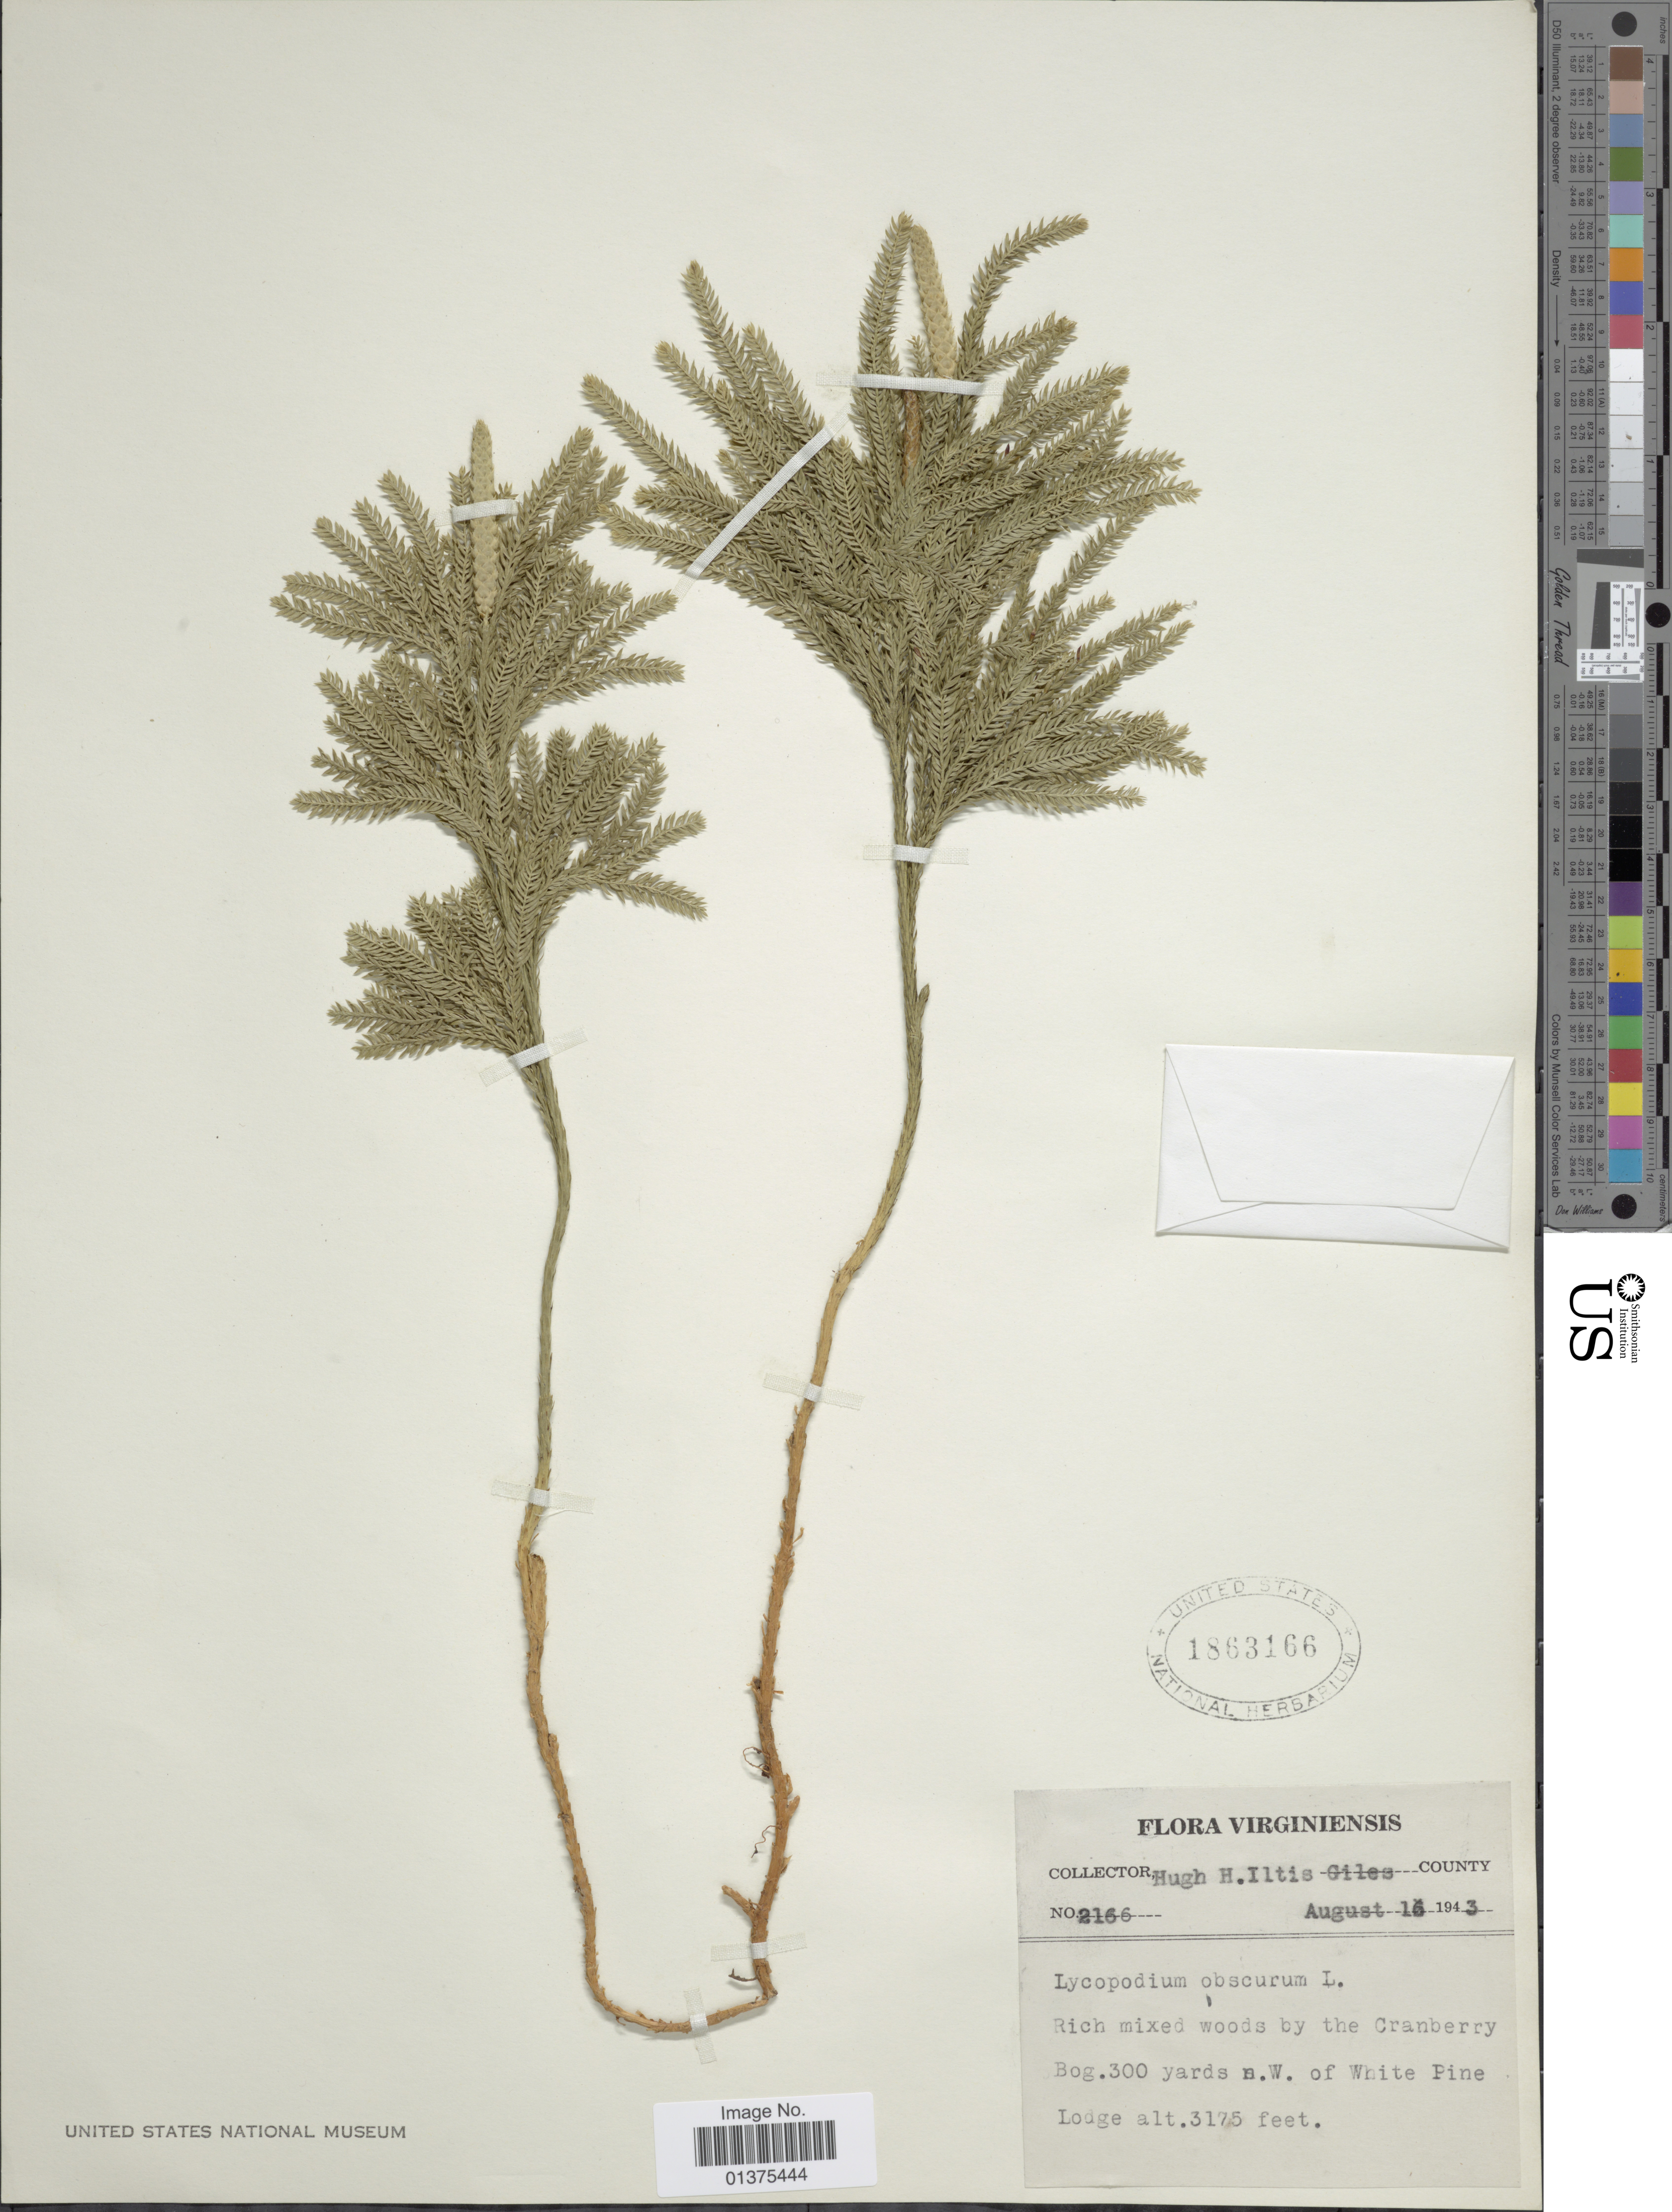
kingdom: Plantae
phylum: Tracheophyta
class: Lycopodiopsida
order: Lycopodiales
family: Lycopodiaceae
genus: Dendrolycopodium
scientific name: Dendrolycopodium obscurum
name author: (L.) A. Haines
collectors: H. H. Iltis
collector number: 2166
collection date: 1943-08-16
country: United States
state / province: Virginia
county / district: Giles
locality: rich mixed woods by the Cranberry Bog, 300 yards n.W. of White Pine Lodge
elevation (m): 968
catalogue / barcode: US 1863166